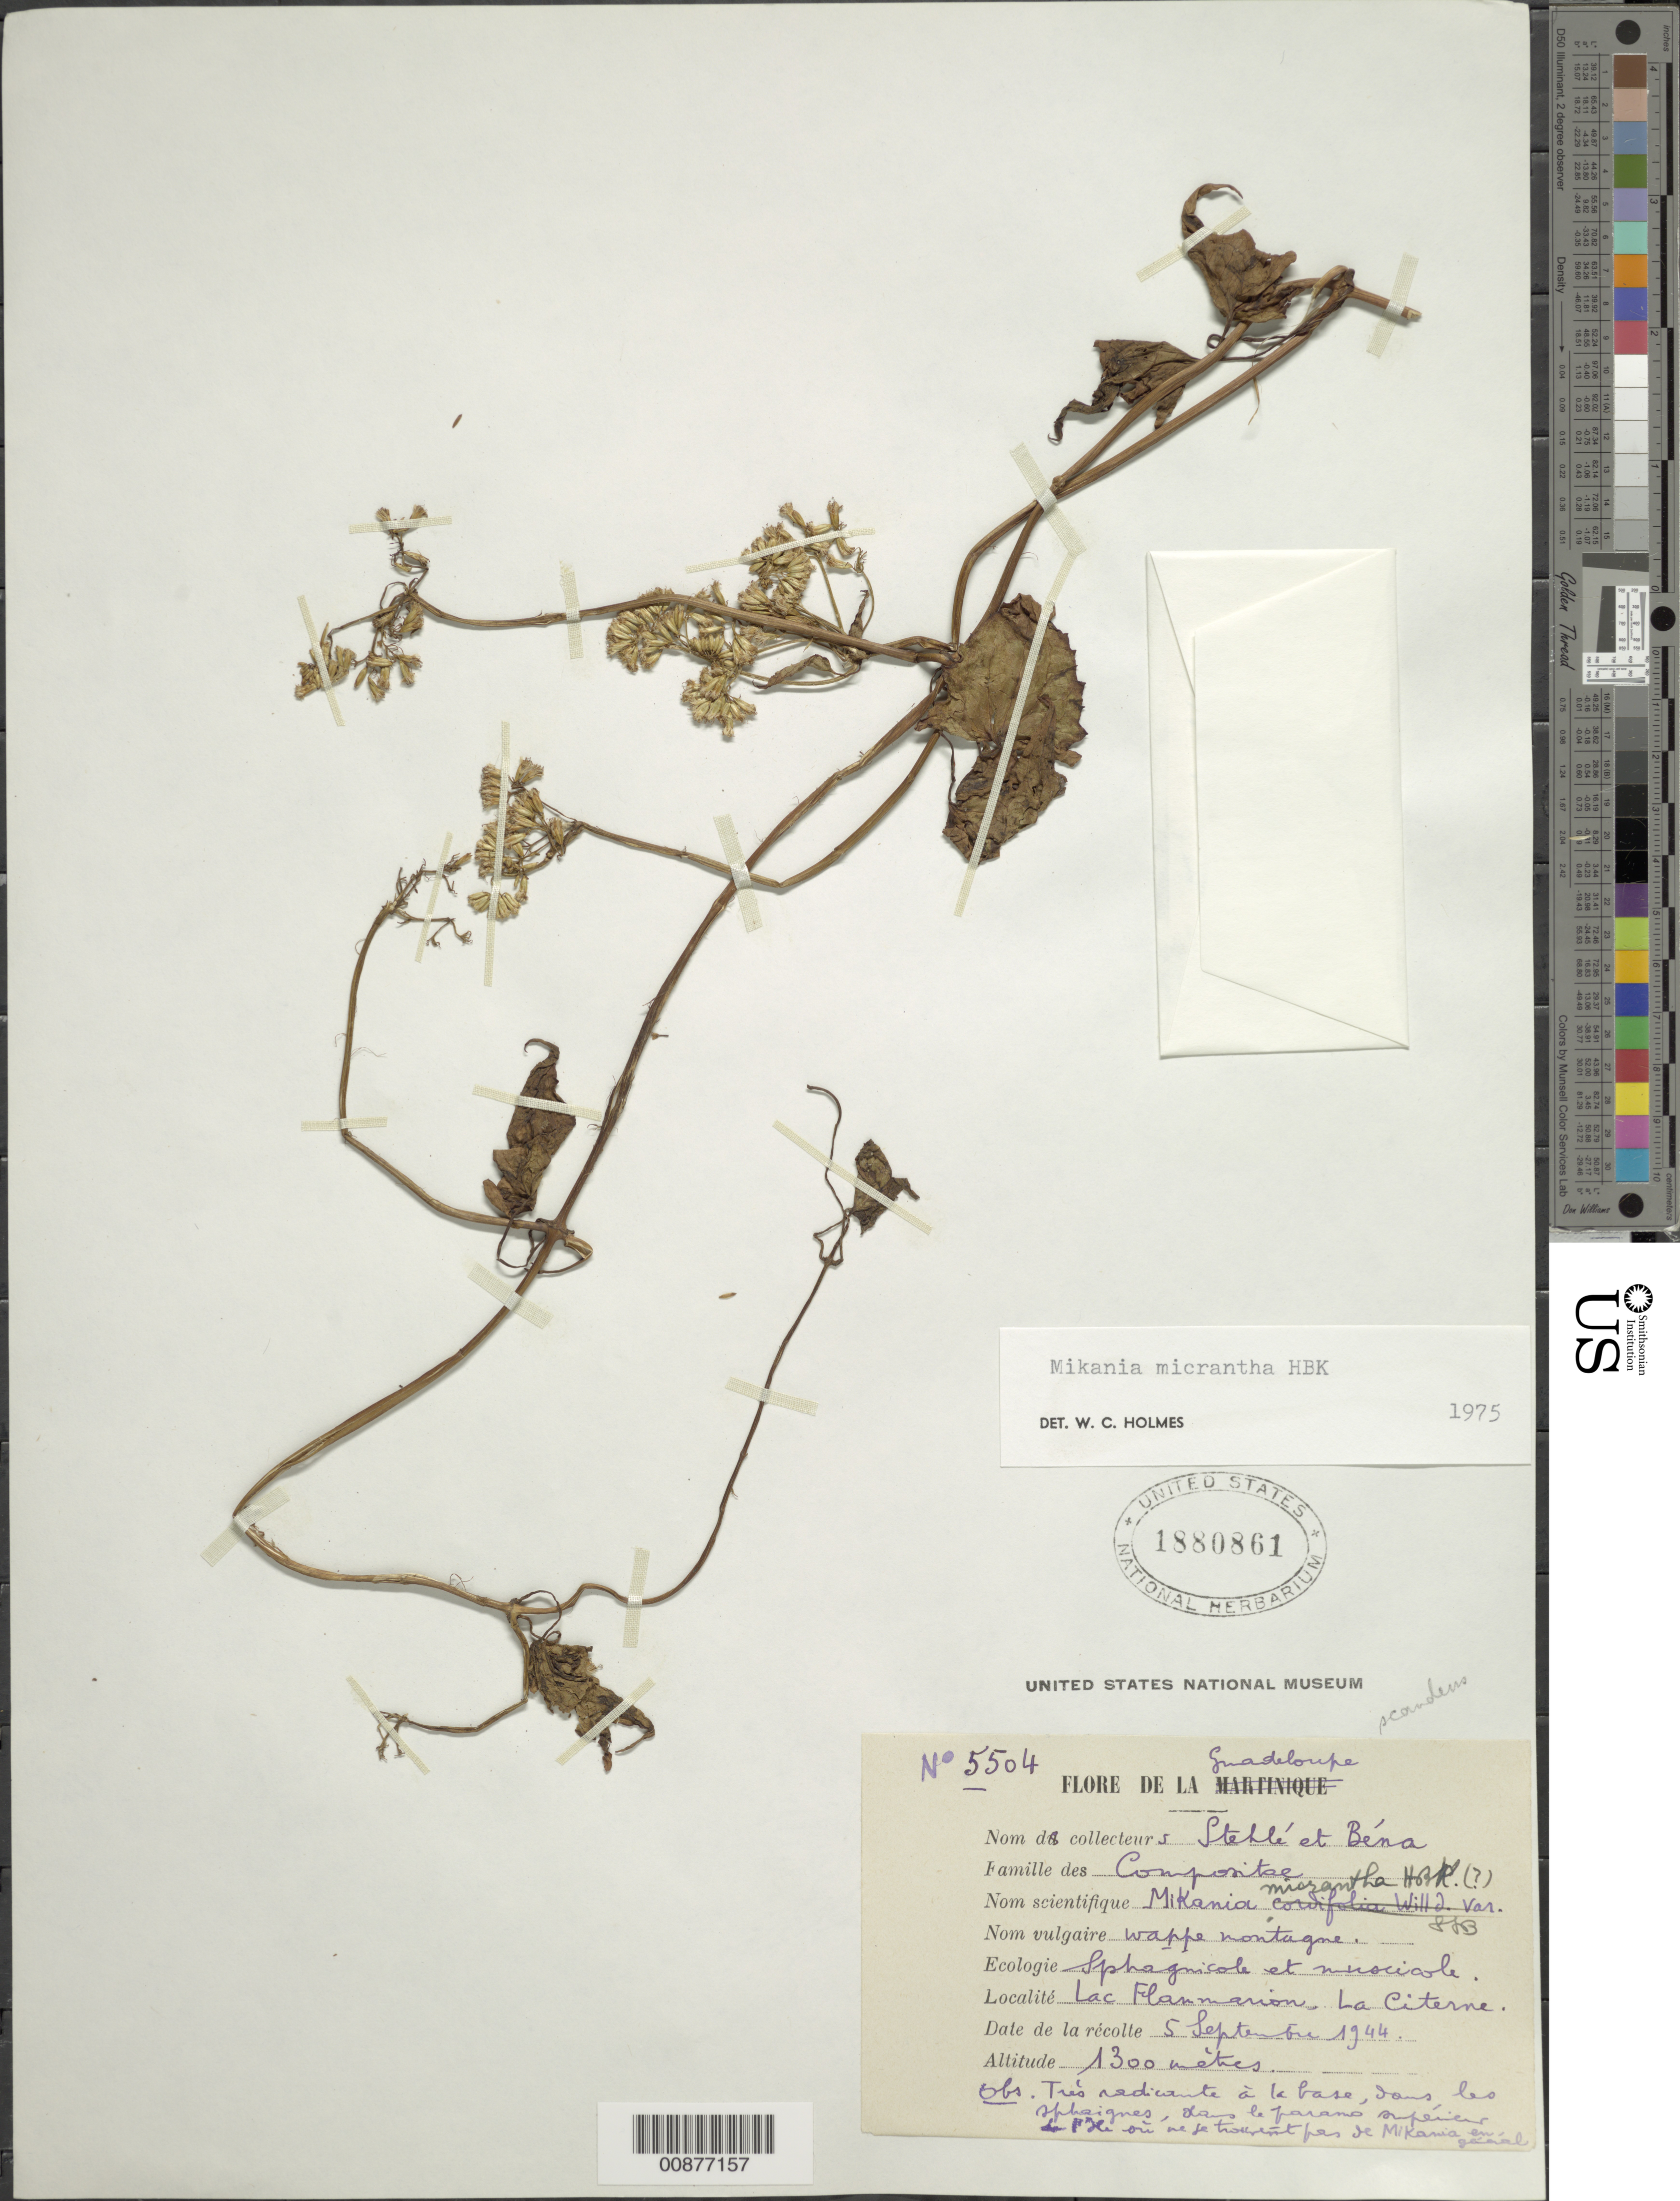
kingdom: Plantae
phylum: Tracheophyta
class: Magnoliopsida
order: Asterales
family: Asteraceae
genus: Mikania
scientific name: Mikania micrantha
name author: Kunth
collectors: H. Stehlé & P. Bena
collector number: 5504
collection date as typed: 05 Sep 1944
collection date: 1944-09-05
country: Guadeloupe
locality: Lac Flanmarion - La Citerne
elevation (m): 1300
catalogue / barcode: US 1880861